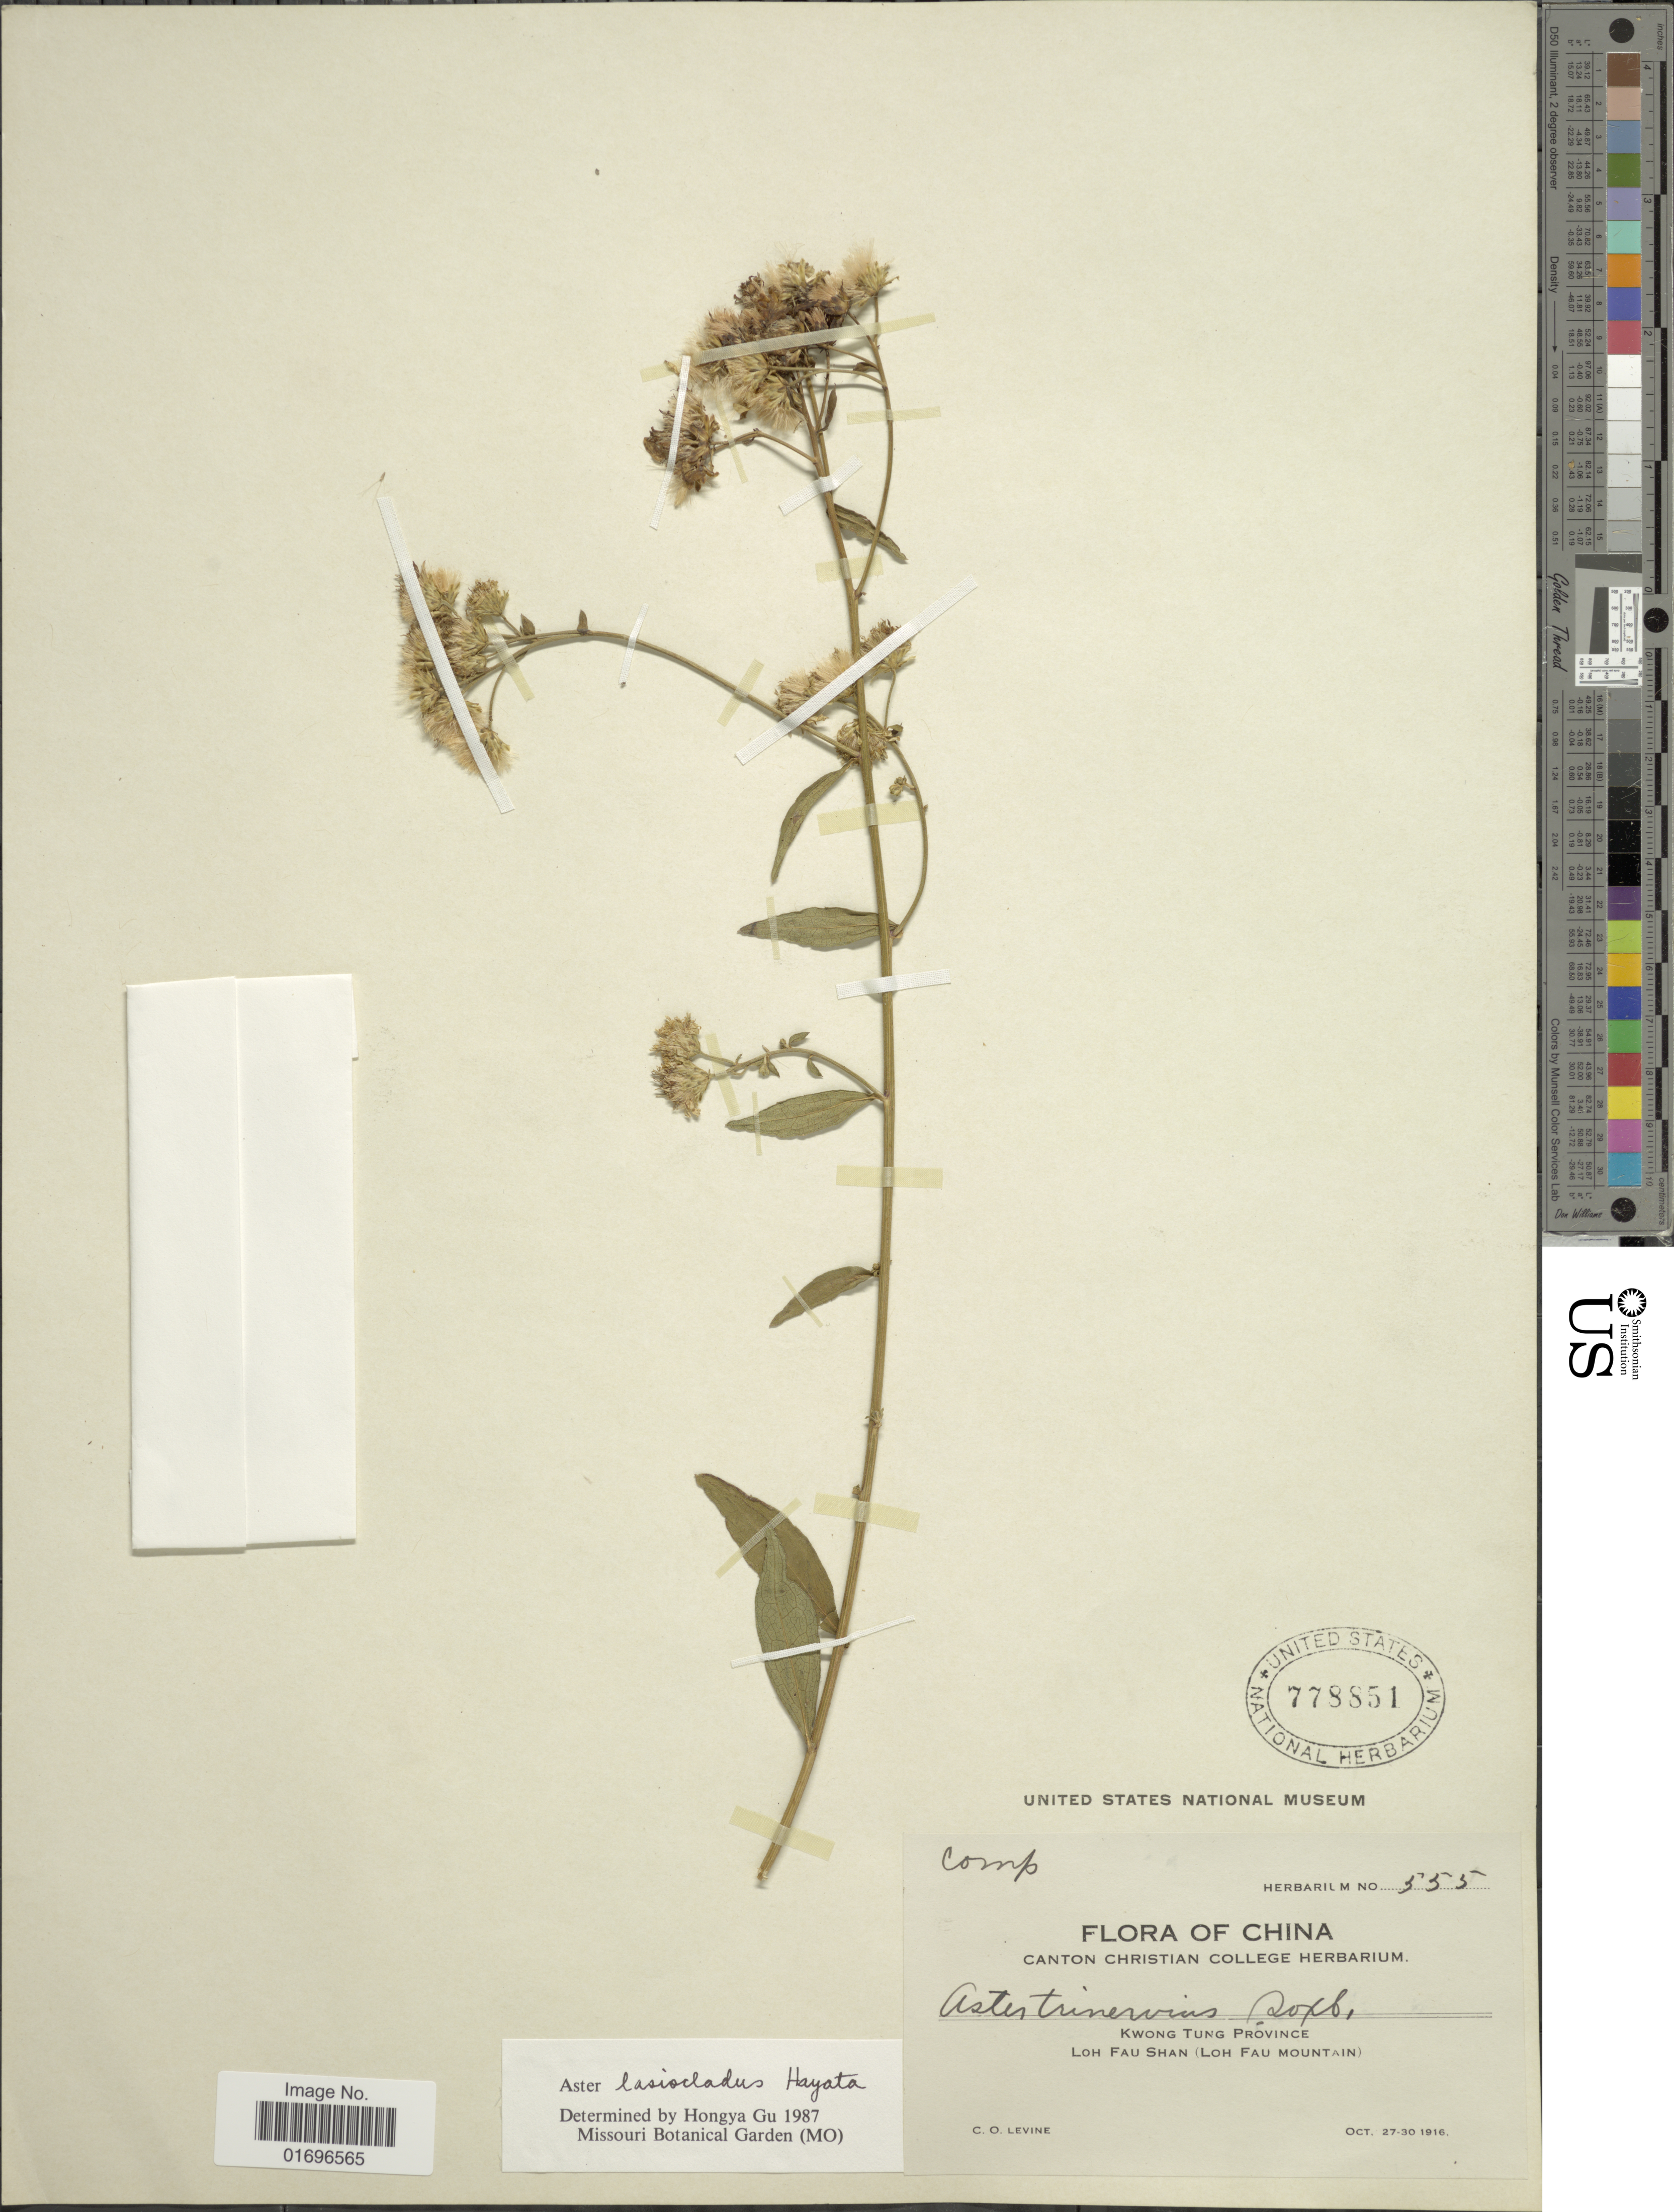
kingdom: Plantae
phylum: Tracheophyta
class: Magnoliopsida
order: Asterales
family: Asteraceae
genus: Aster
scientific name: Aster lasiocladus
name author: Hayata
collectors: C. O. Levine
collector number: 555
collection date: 1916-10-27/1916-10-30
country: China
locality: Kwong Tung Province. Loh Fau Shan (Loh Fau Mountain)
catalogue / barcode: US 778851